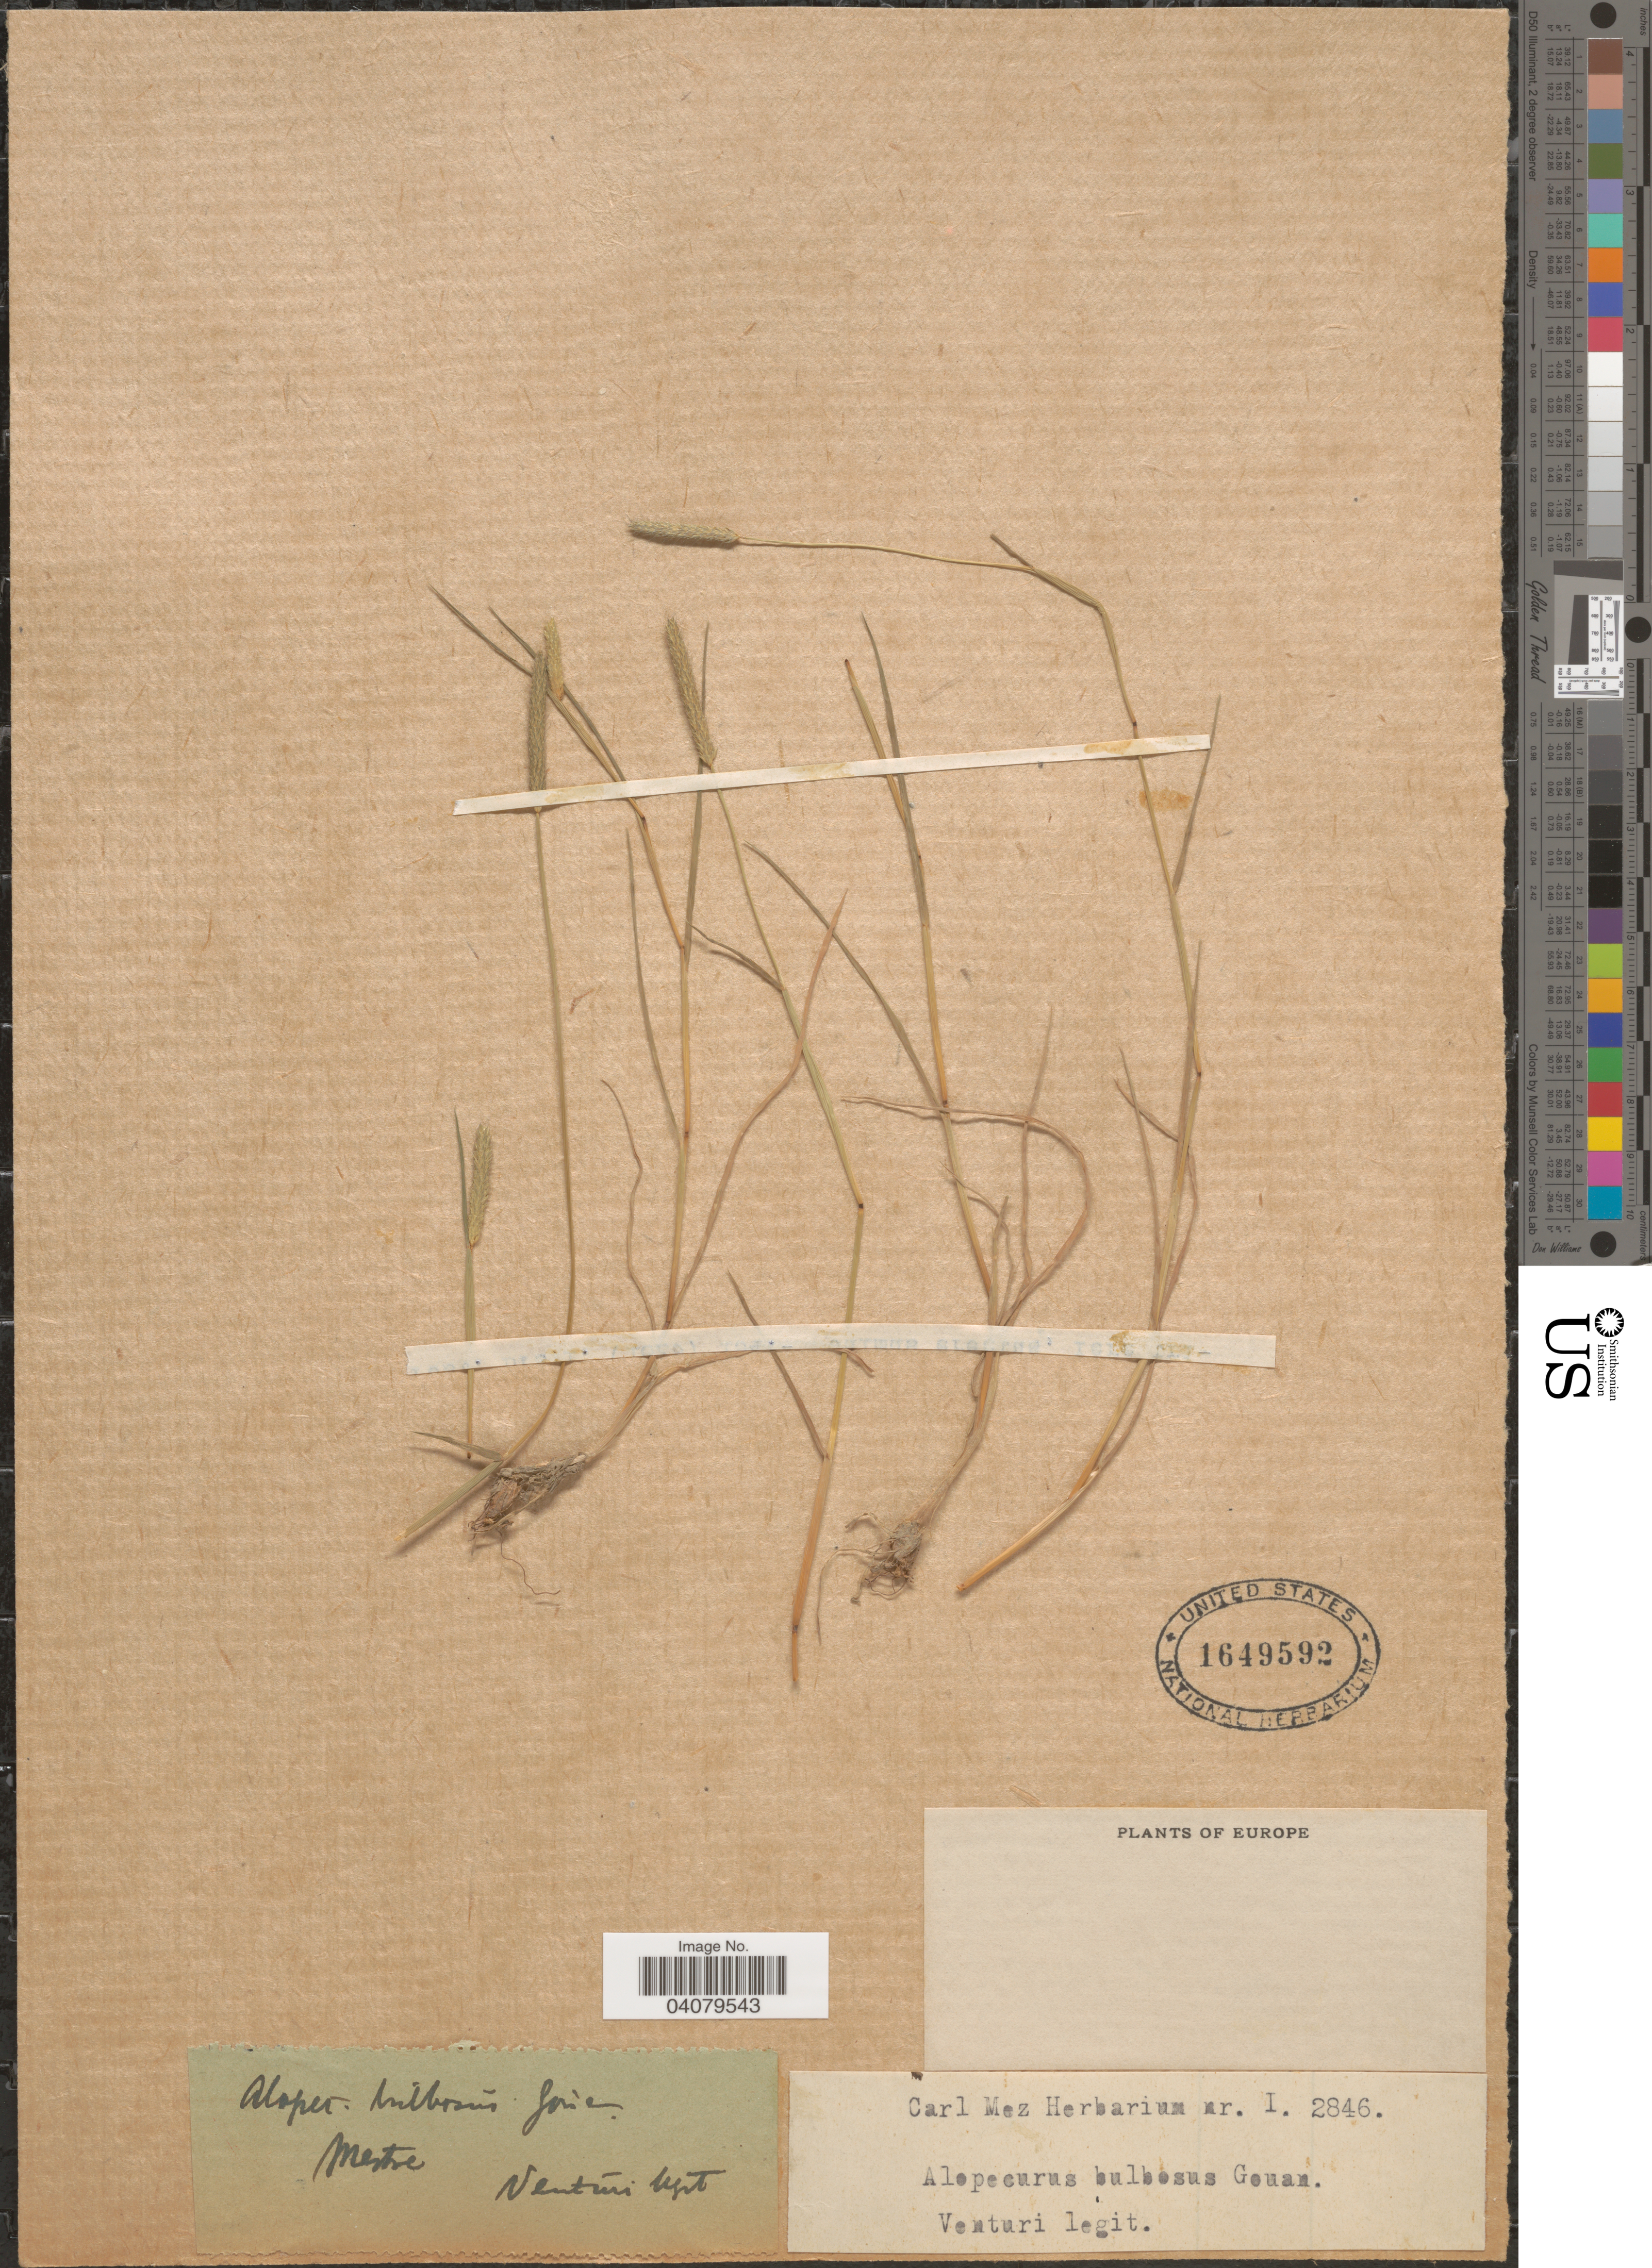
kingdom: Plantae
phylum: Tracheophyta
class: Liliopsida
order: Poales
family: Poaceae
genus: Alopecurus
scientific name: Alopecurus bulbosus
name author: Gouan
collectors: Venturi, --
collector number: I2846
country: Italy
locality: Europe. Mestre.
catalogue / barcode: US 1649592